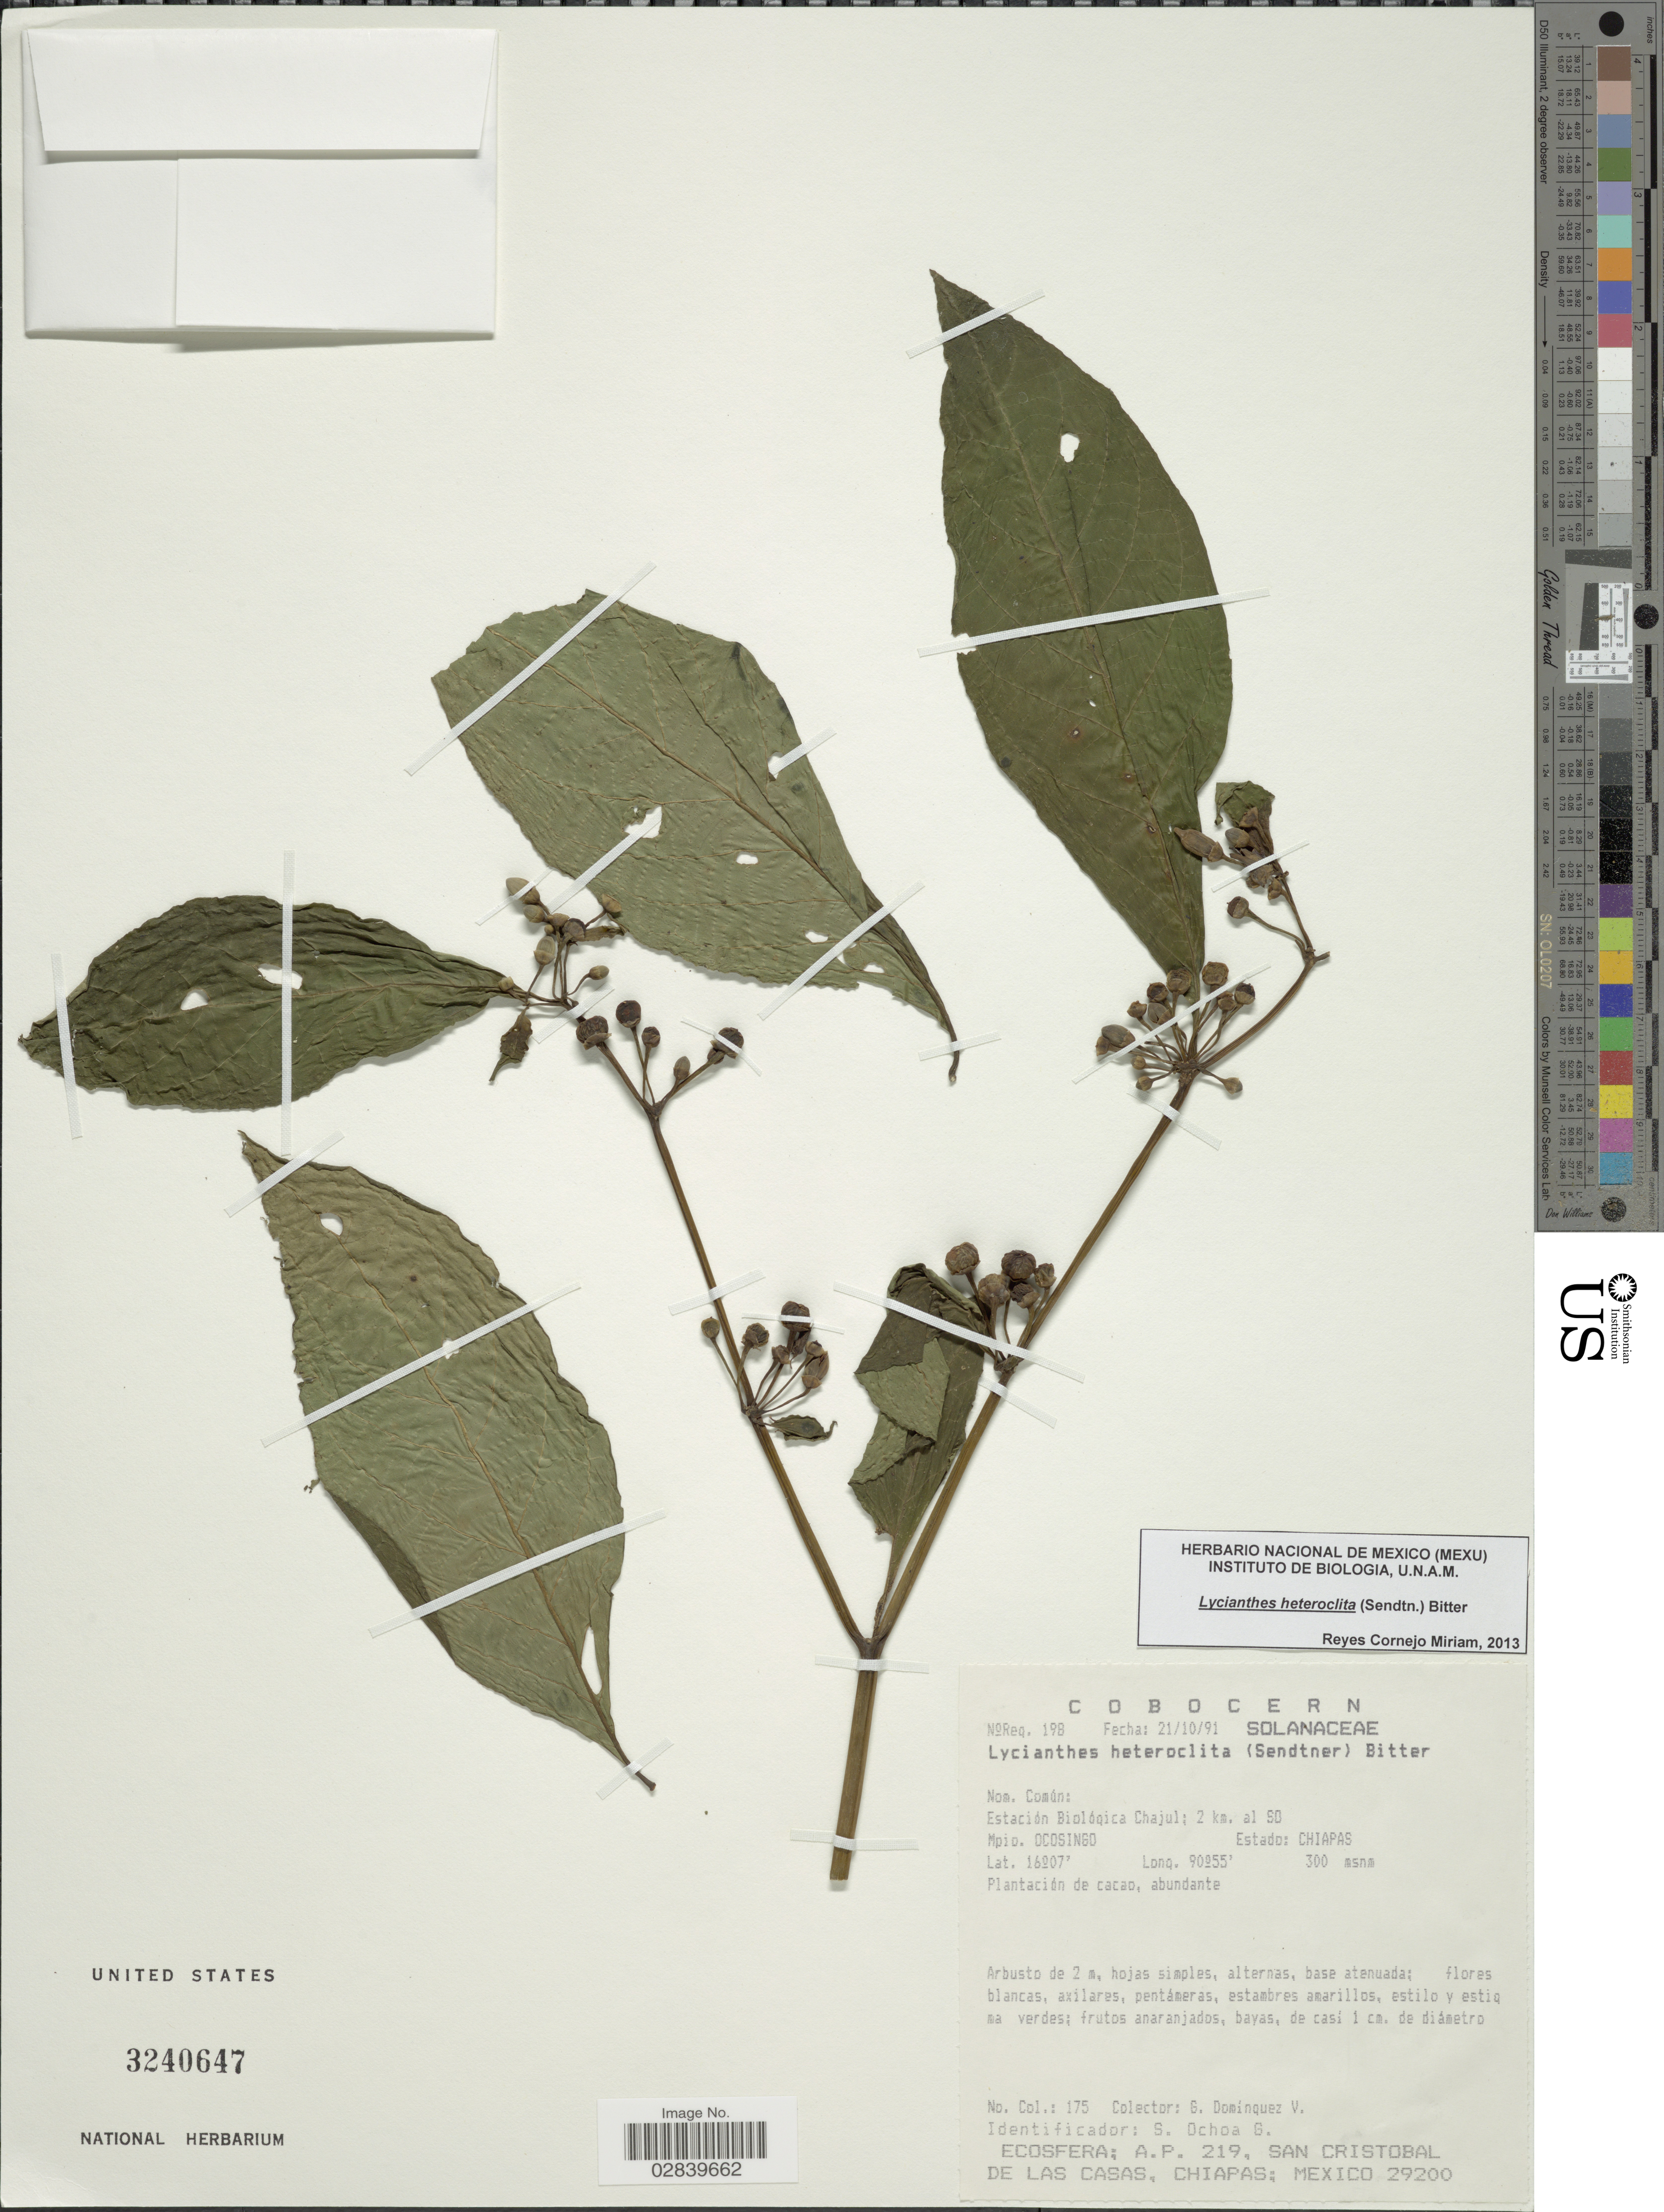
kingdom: Plantae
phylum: Tracheophyta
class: Magnoliopsida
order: Solanales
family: Solanaceae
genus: Lycianthes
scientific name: Lycianthes heteroclita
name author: (Sendtn.) Bitter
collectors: G. Dominquez V.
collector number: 175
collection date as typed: Transcribed d/m/y: 21/10/91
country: Mexico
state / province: Chiapas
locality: Estación Biológica Chajul: 2 km. al SO. Mpio. Ocosingo.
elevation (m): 300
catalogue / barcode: US 3240647